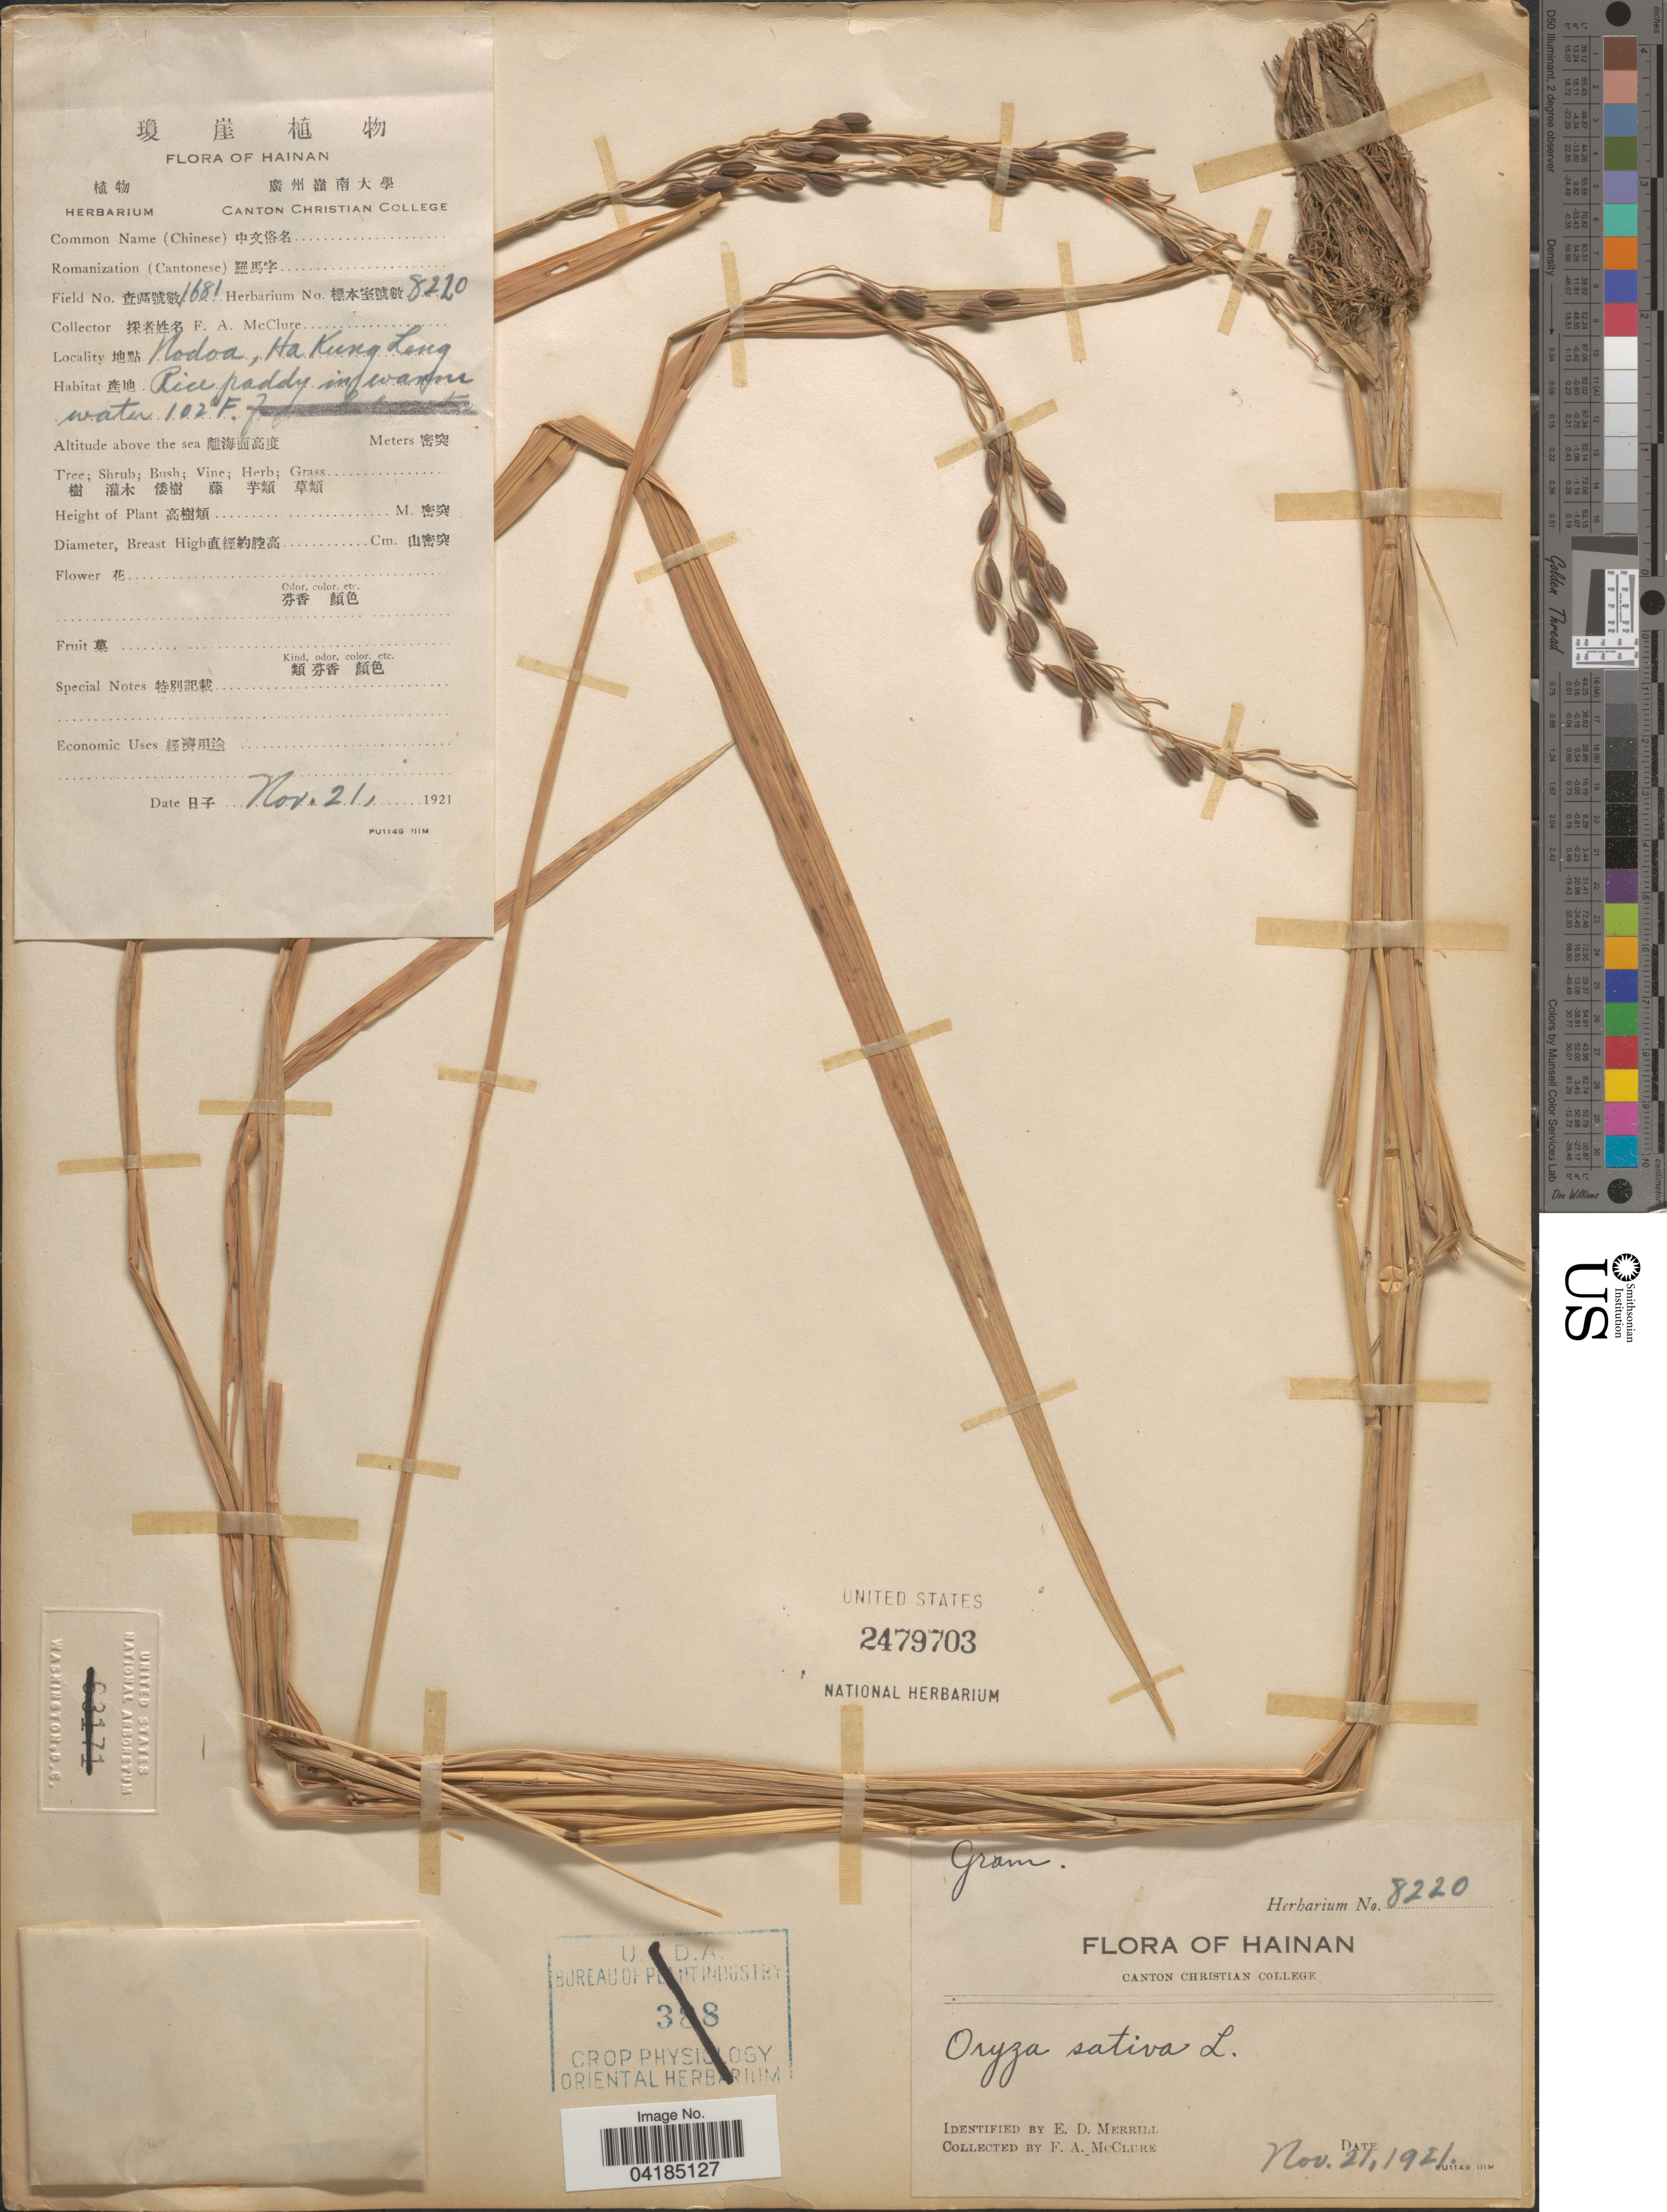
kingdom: Plantae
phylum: Tracheophyta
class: Liliopsida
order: Poales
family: Poaceae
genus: Oryza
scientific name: Oryza sativa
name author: L.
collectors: F. A. McClure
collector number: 1681/8220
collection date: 1921-11-21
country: China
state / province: Hainan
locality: Nodoa, Ha Kung Long.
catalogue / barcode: US 2479703